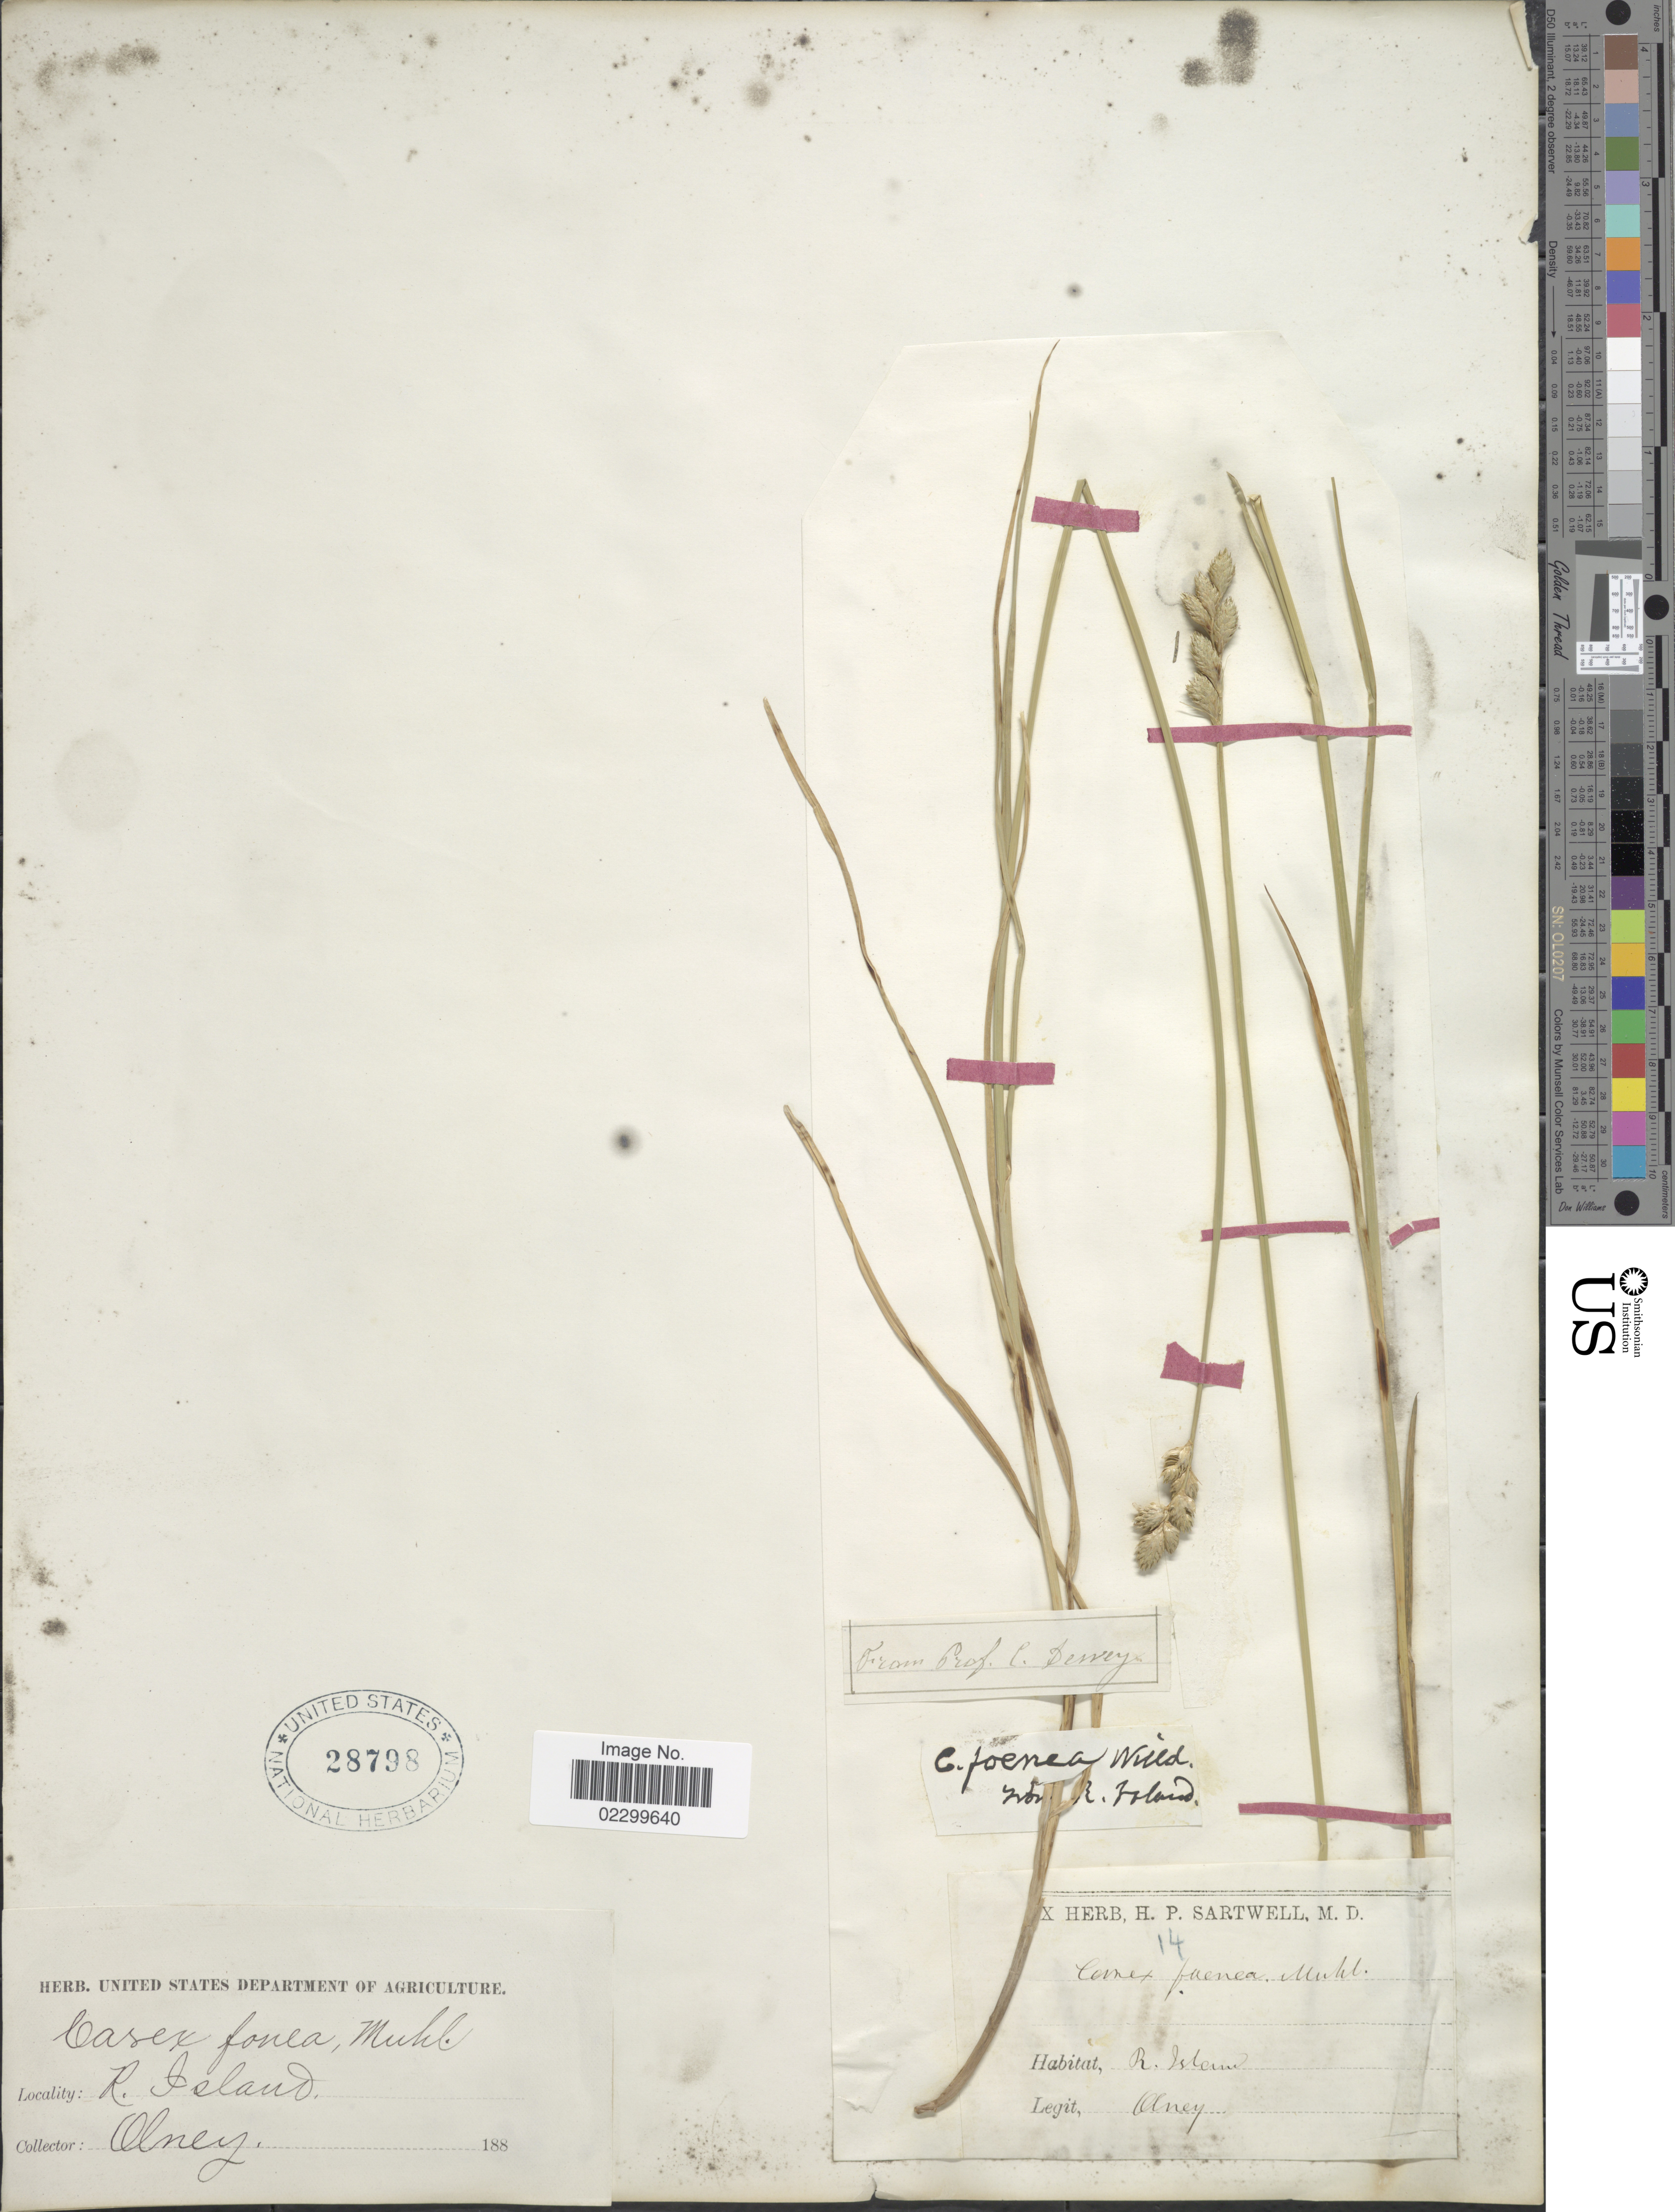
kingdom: Plantae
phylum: Tracheophyta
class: Liliopsida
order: Poales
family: Cyperaceae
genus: Carex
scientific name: Carex argyrantha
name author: Tuck. ex Boott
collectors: Olney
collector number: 14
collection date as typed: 188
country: United States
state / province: Rhode Island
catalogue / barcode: US 28798